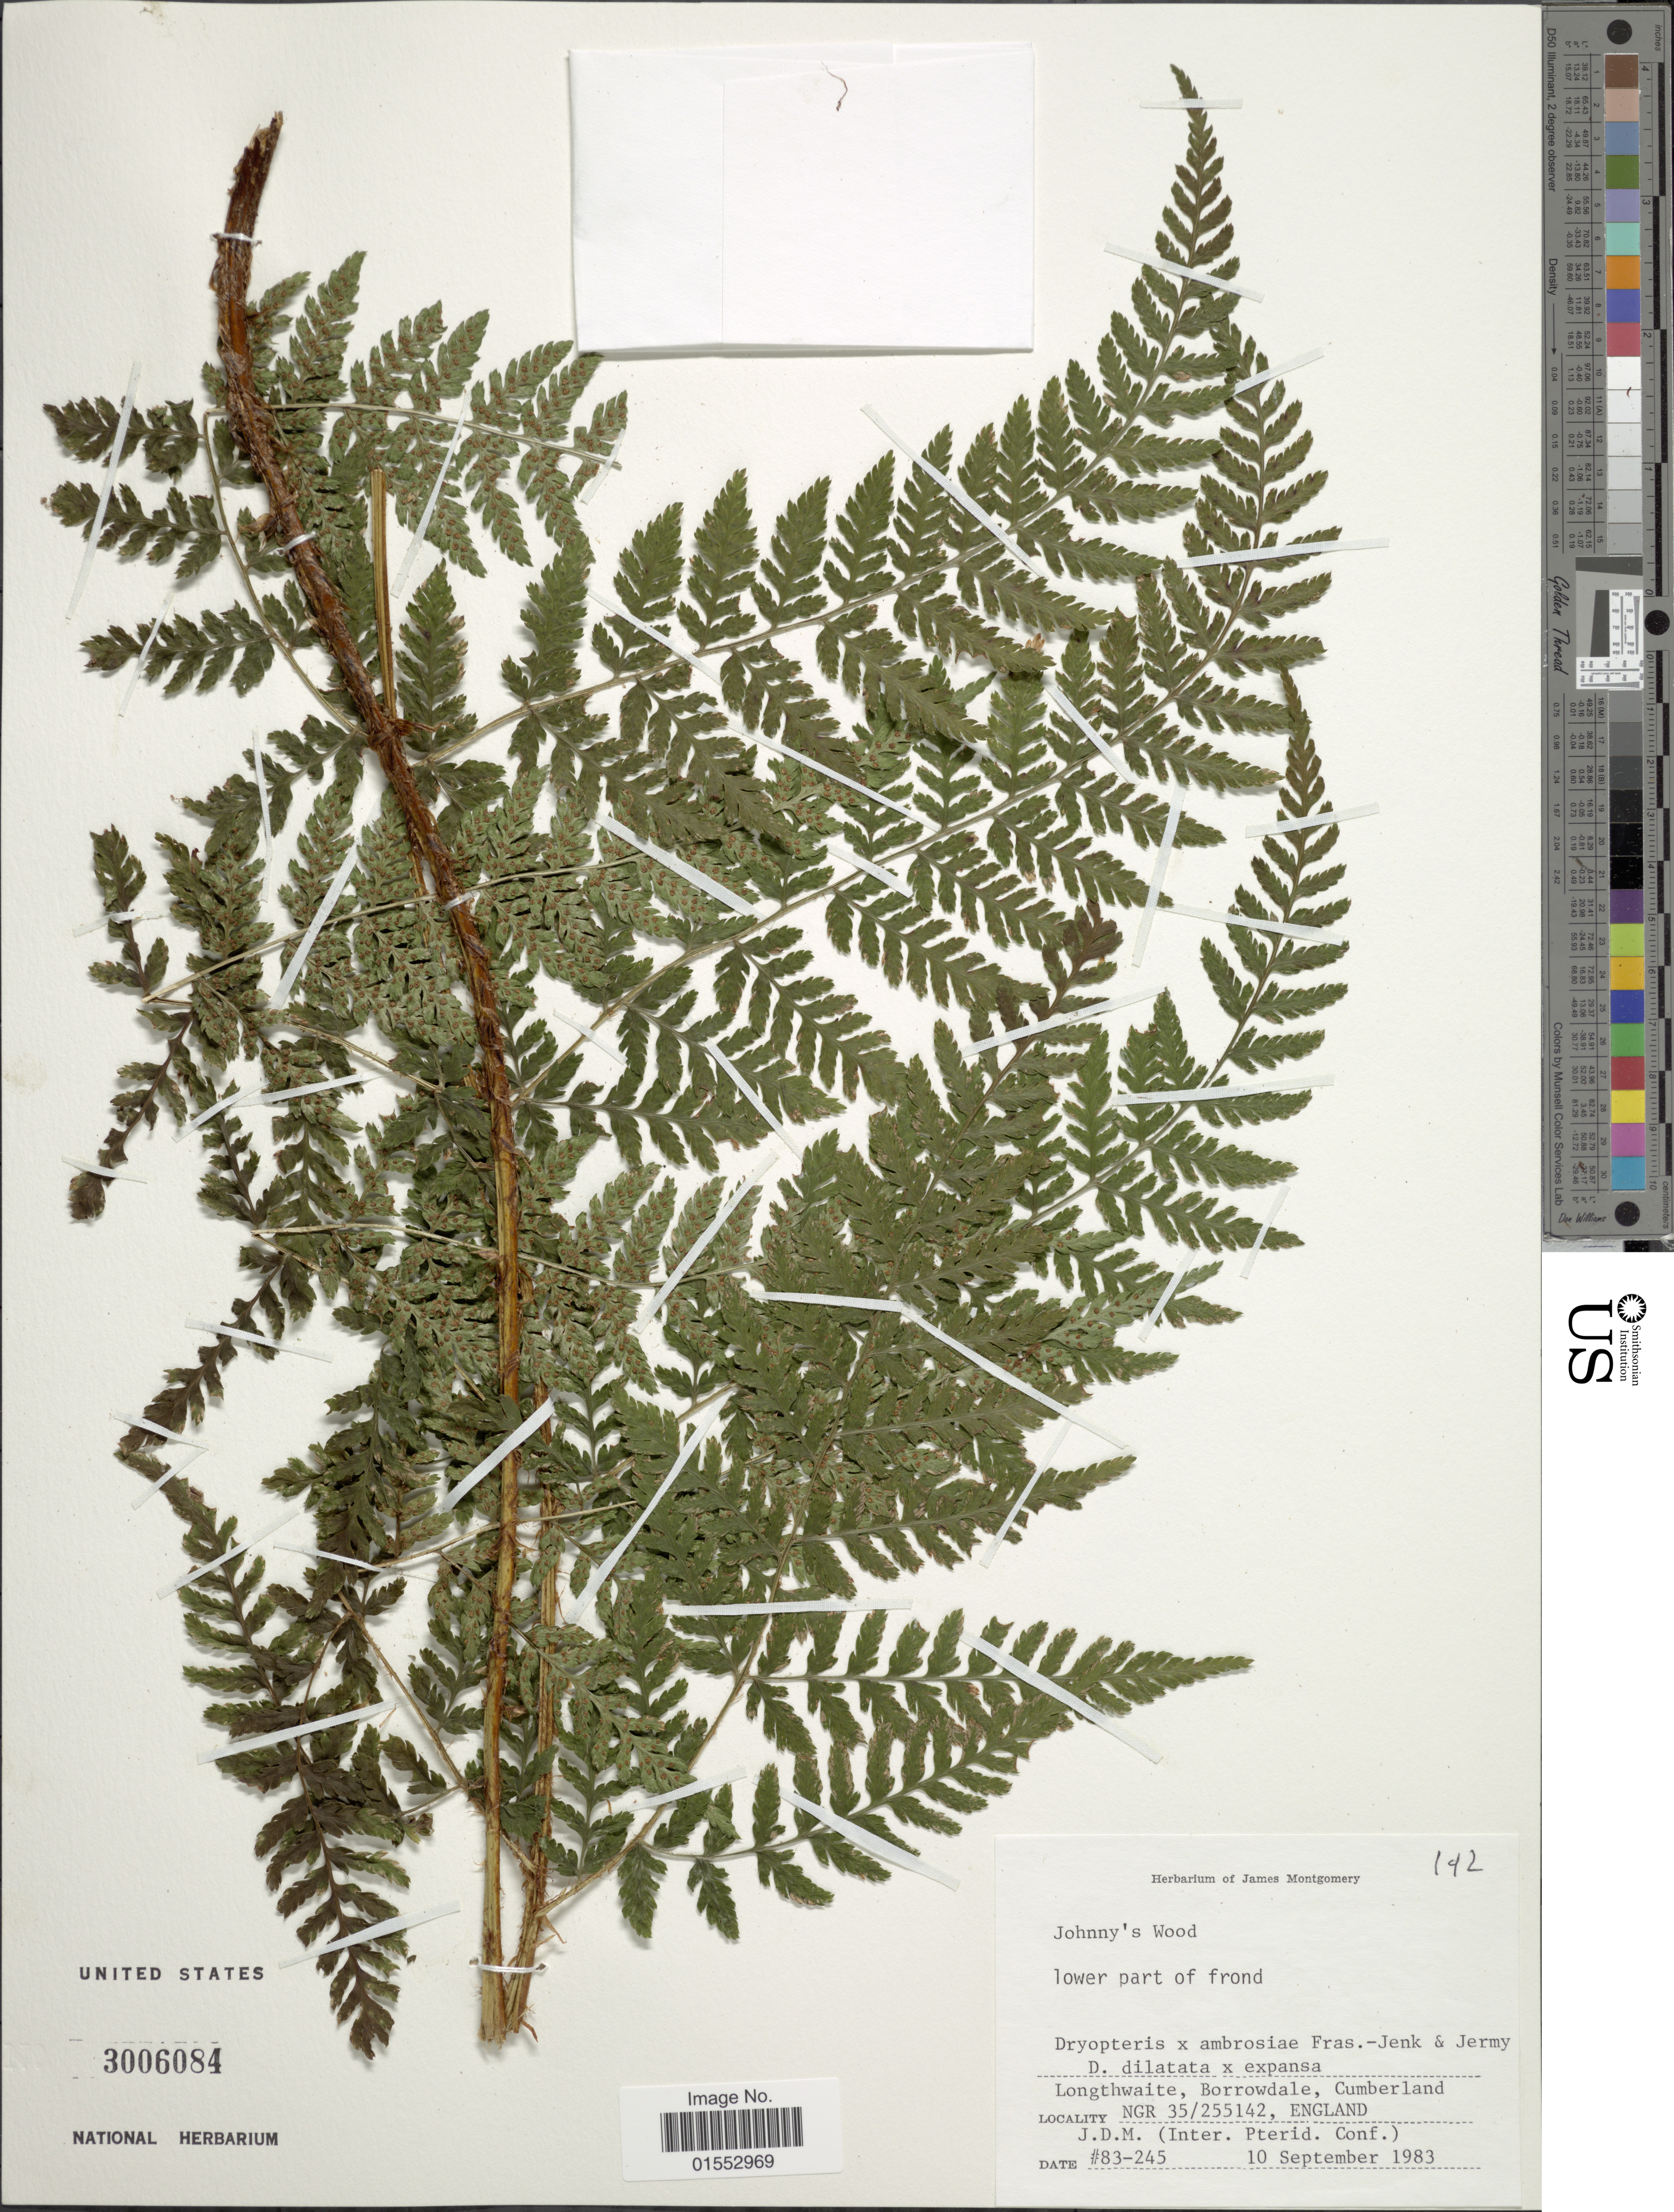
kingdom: Plantae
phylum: Tracheophyta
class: Polypodiopsida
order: Polypodiales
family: Dryopteridaceae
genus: Dryopteris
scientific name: Dryopteris x ambroseae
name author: Fraser-Jenk. & Jermy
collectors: ex Herb. James Montgomery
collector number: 192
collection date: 1983-09-10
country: United Kingdom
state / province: England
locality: Longthwaite, Borrowdale, Cumberlabd. Lower part of frond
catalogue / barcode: US 3006084